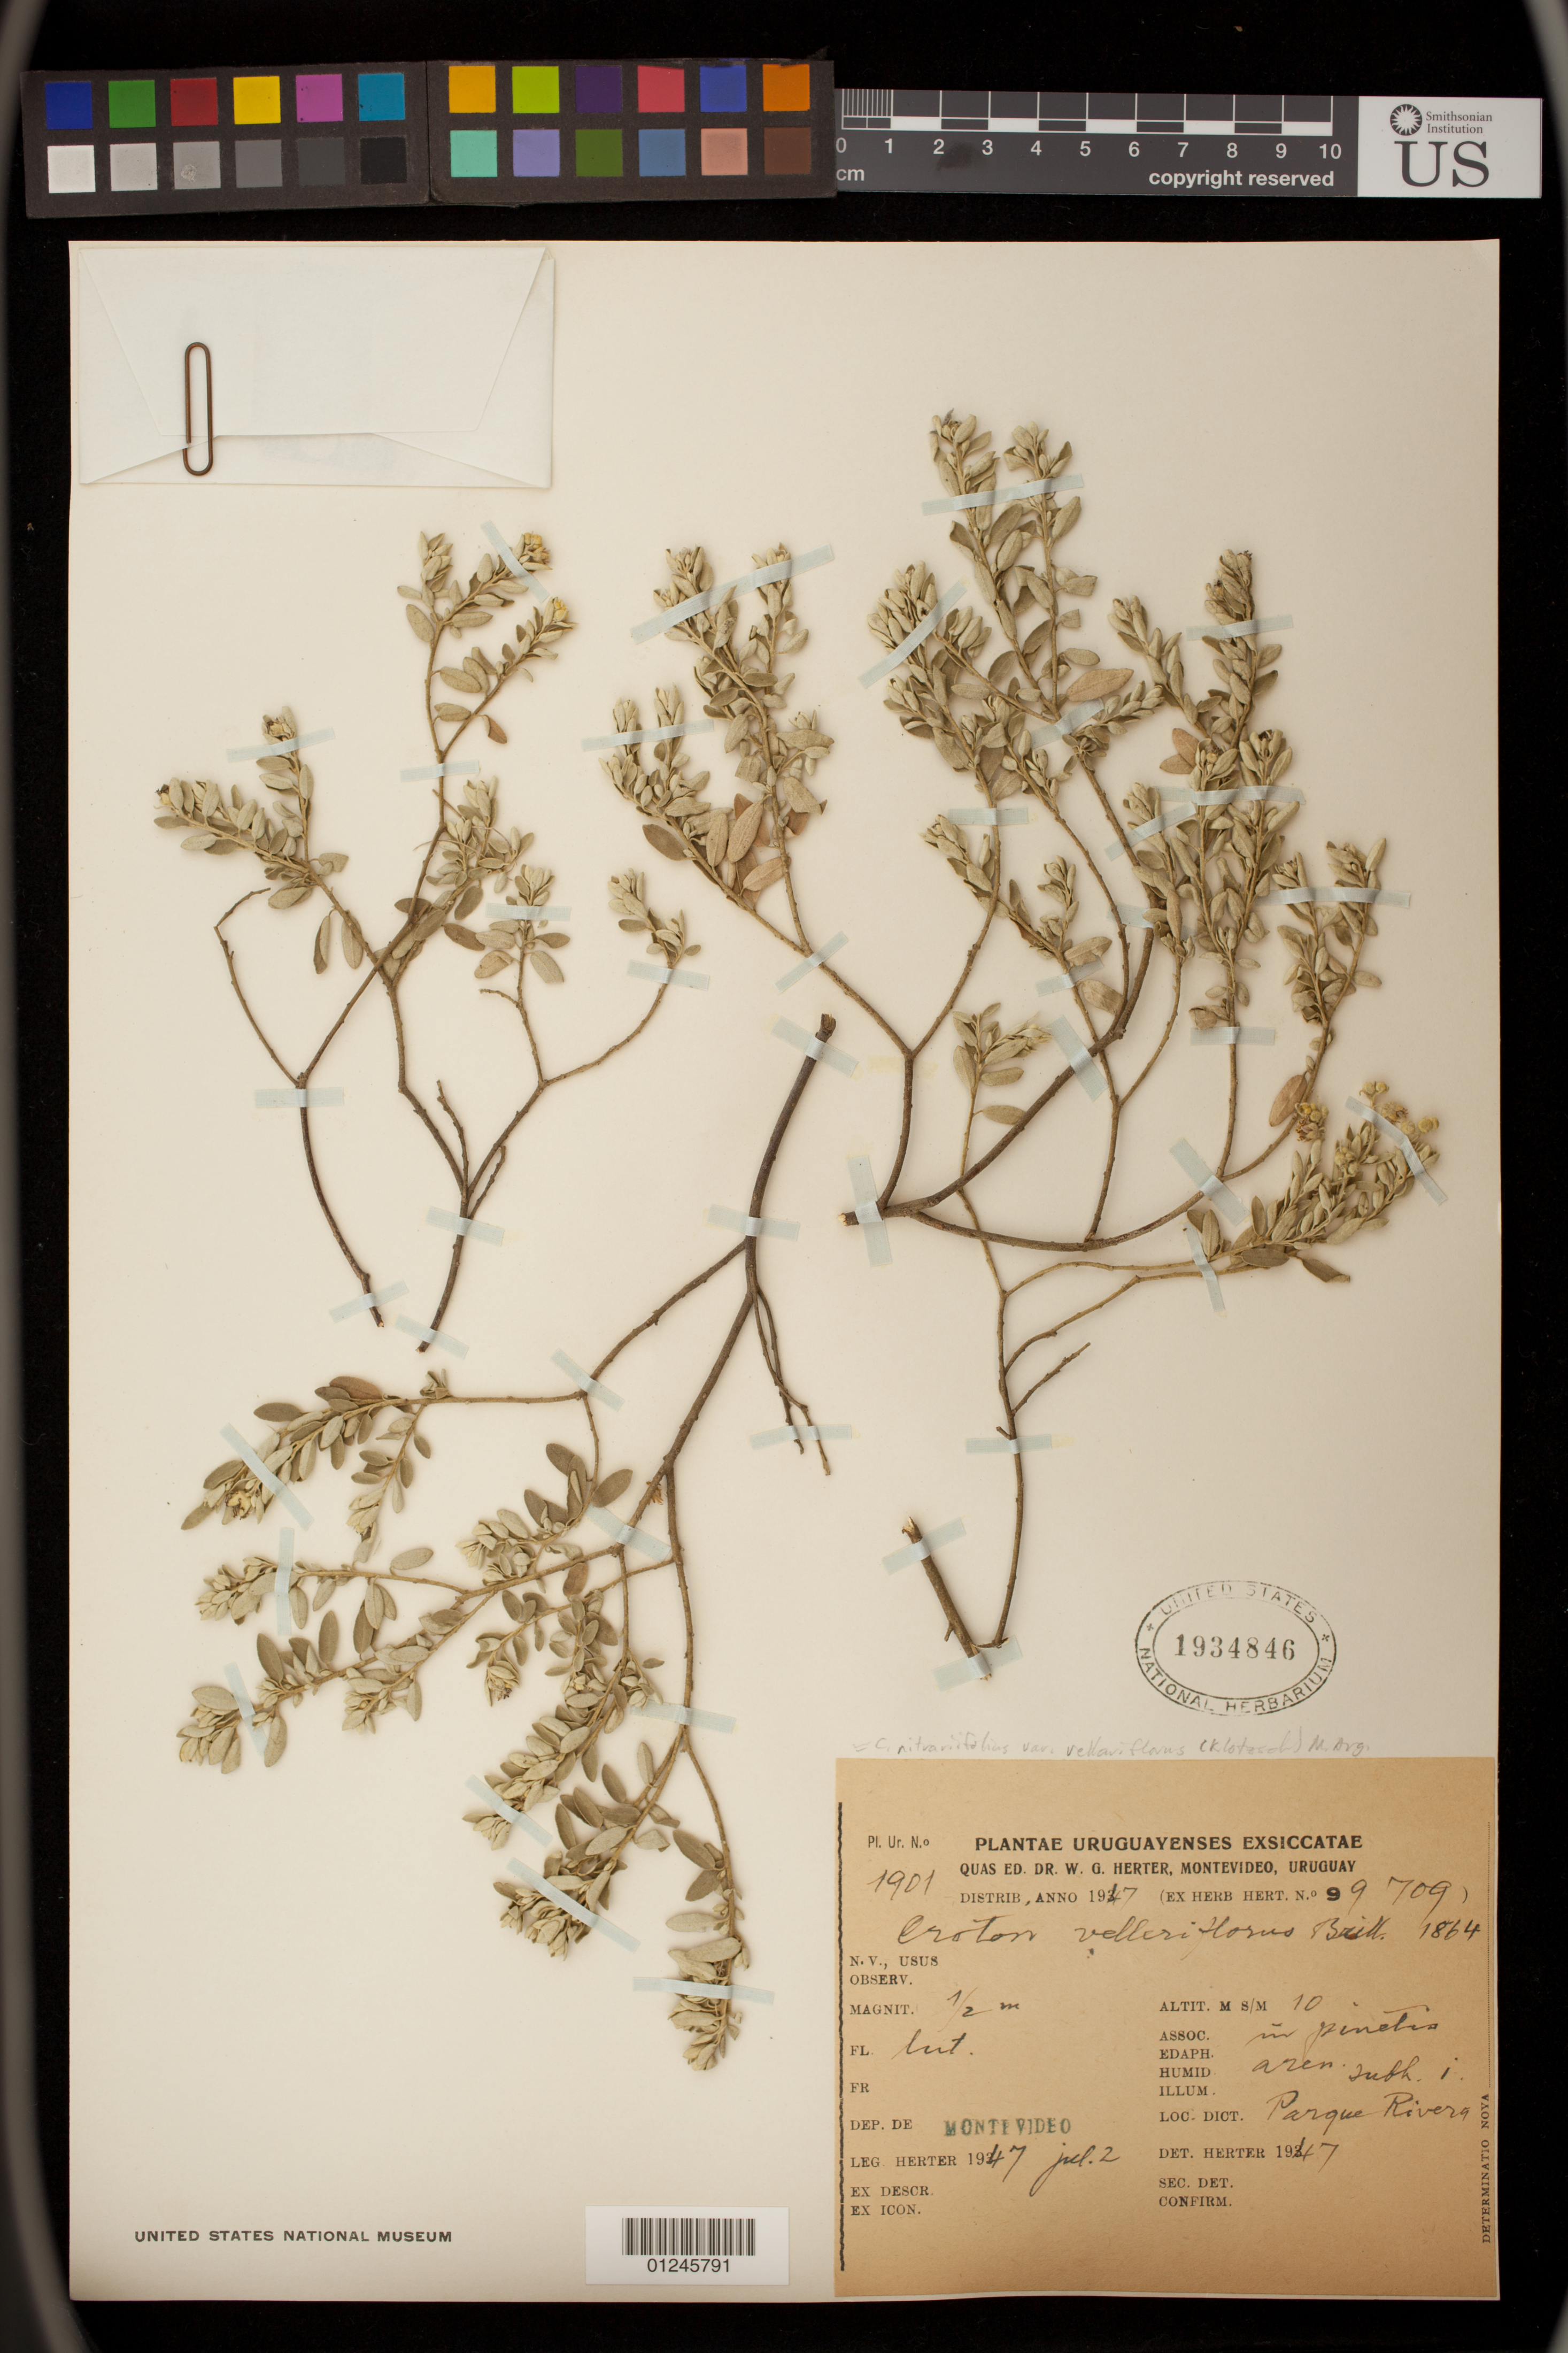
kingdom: Plantae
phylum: Tracheophyta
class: Magnoliopsida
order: Malpighiales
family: Euphorbiaceae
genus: Croton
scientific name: Croton velleriflorus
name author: Baill.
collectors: W. G. Herter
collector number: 99709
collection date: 1947-07-02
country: Uruguay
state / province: Montevideo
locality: Parque Rivera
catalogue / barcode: US 1934846